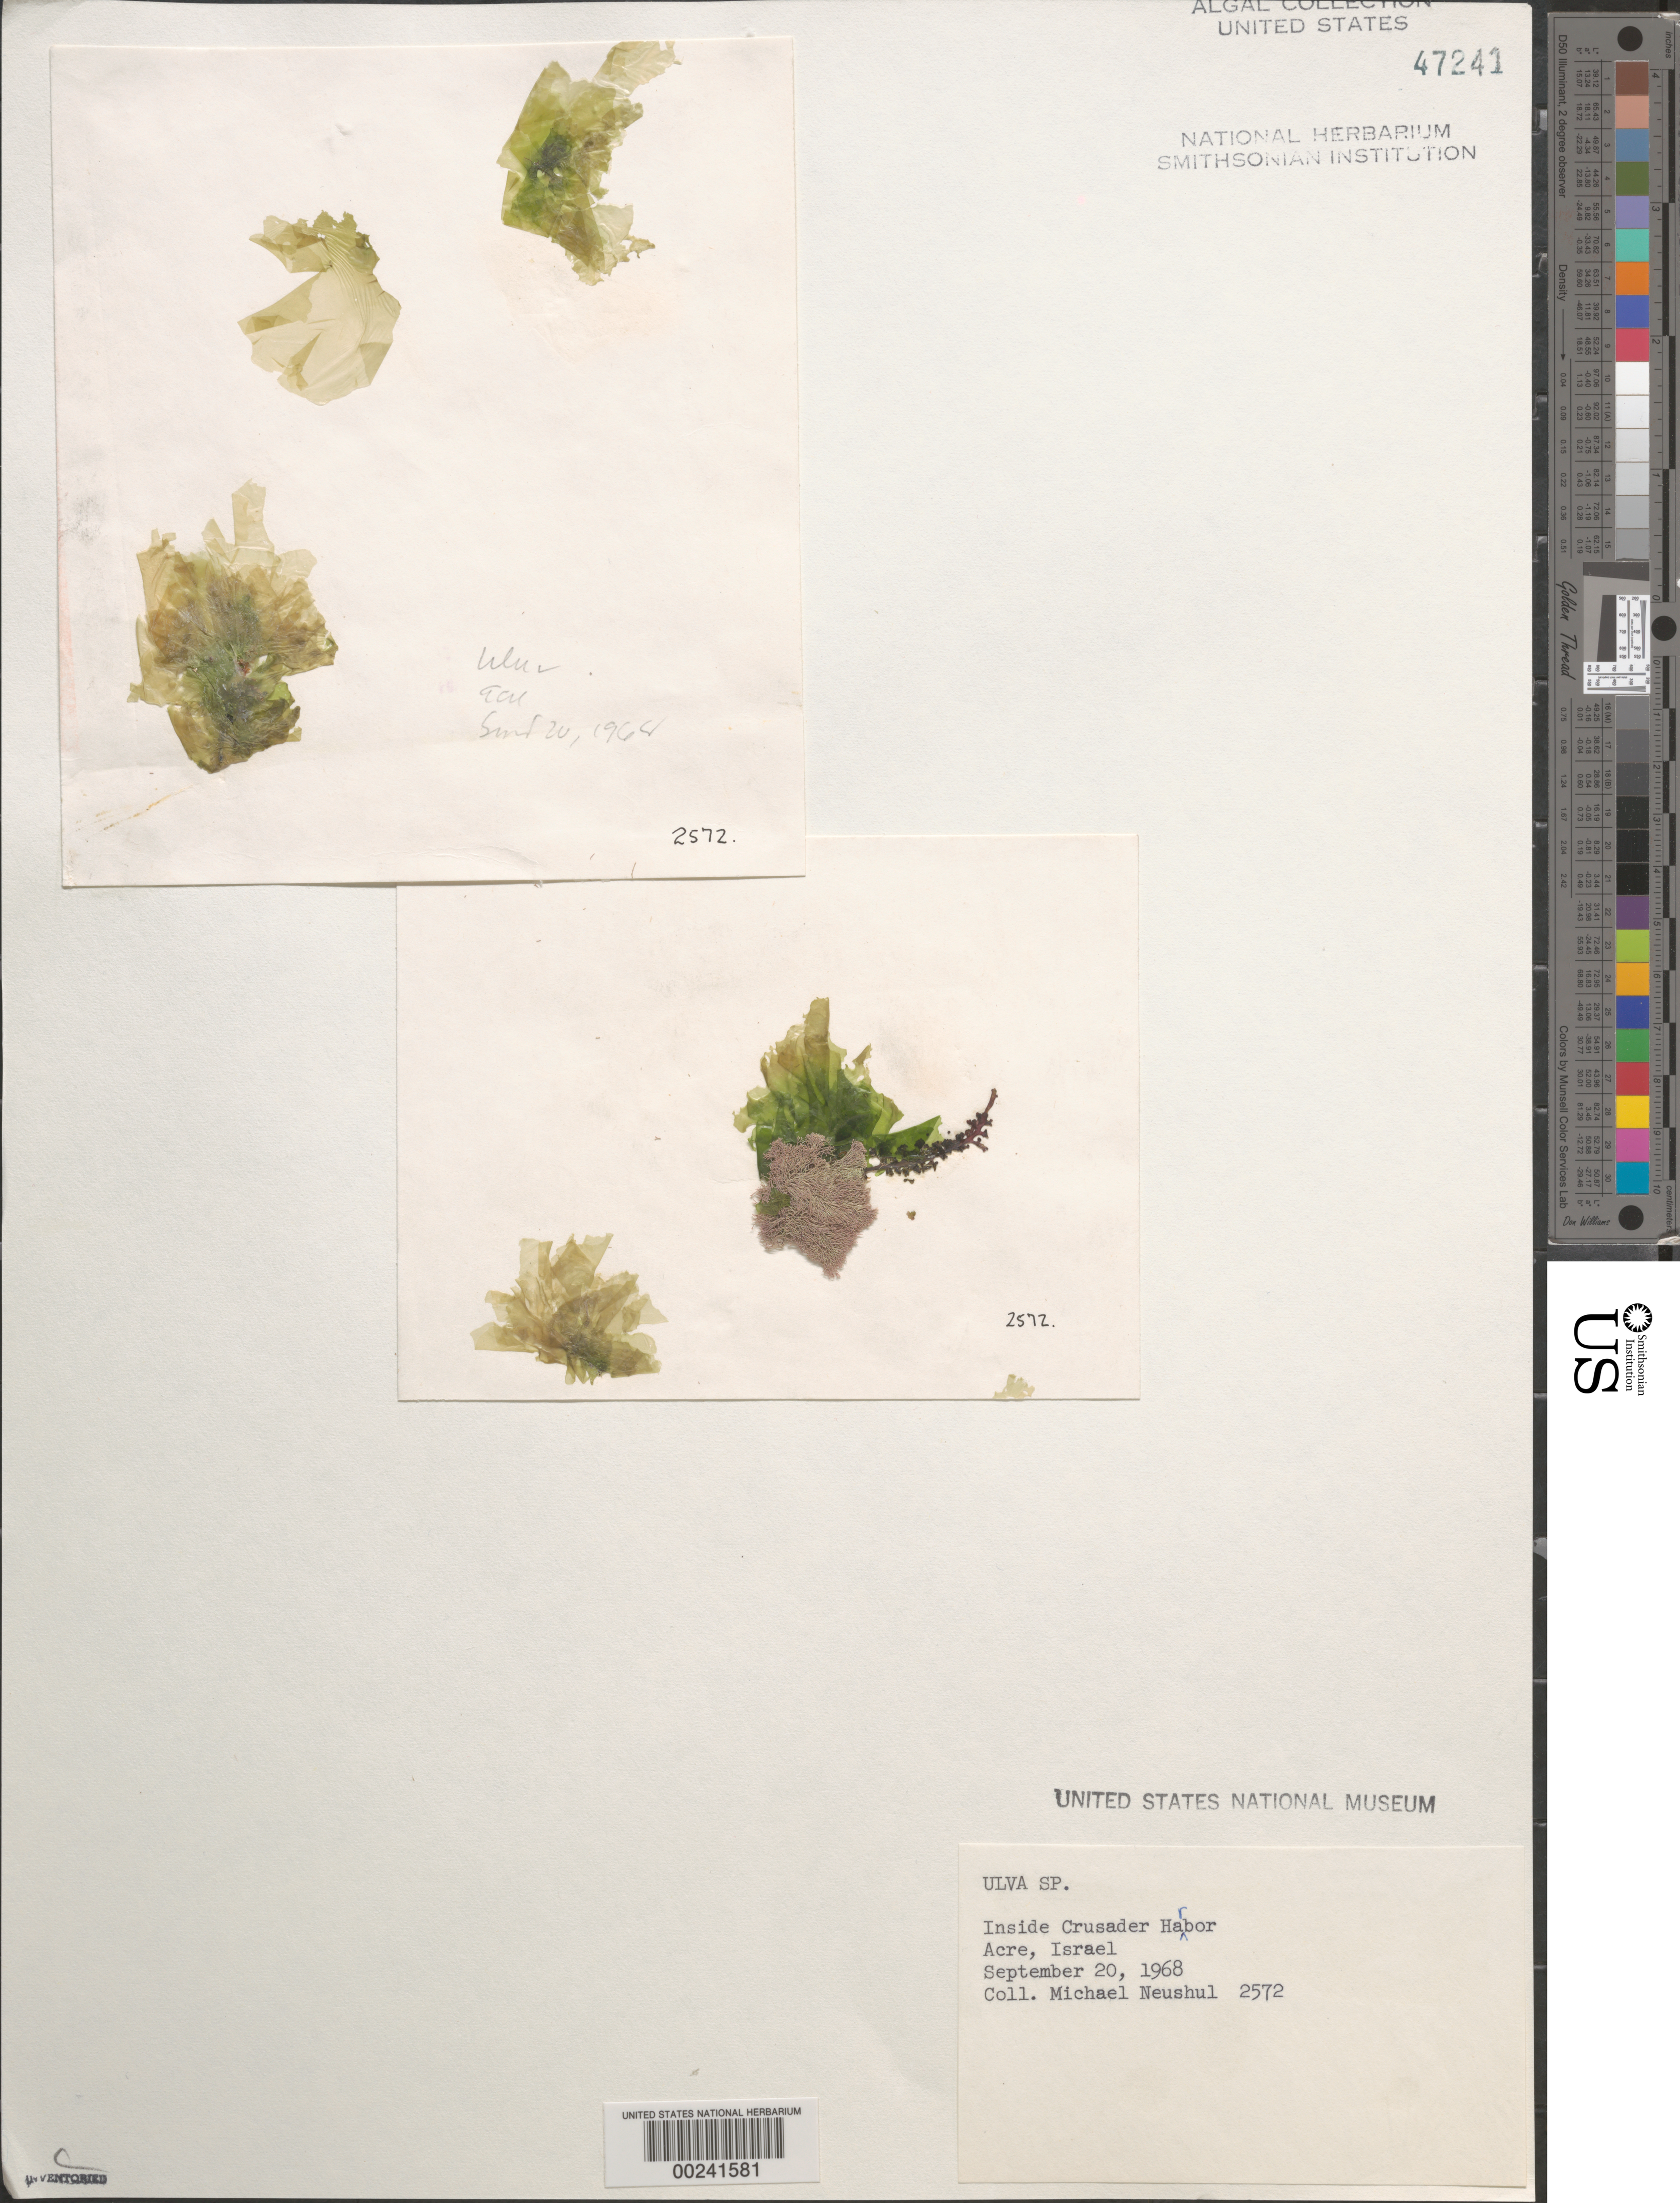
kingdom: Plantae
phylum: Chlorophyta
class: Ulvophyceae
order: Ulvales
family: Ulvaceae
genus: Ulva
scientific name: Ulva sp.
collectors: M. Neushul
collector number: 2572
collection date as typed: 20 Sep 1968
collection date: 1968-09-20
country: Israel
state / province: Northern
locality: Acre, inside Crusader Harbor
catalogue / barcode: US 47241